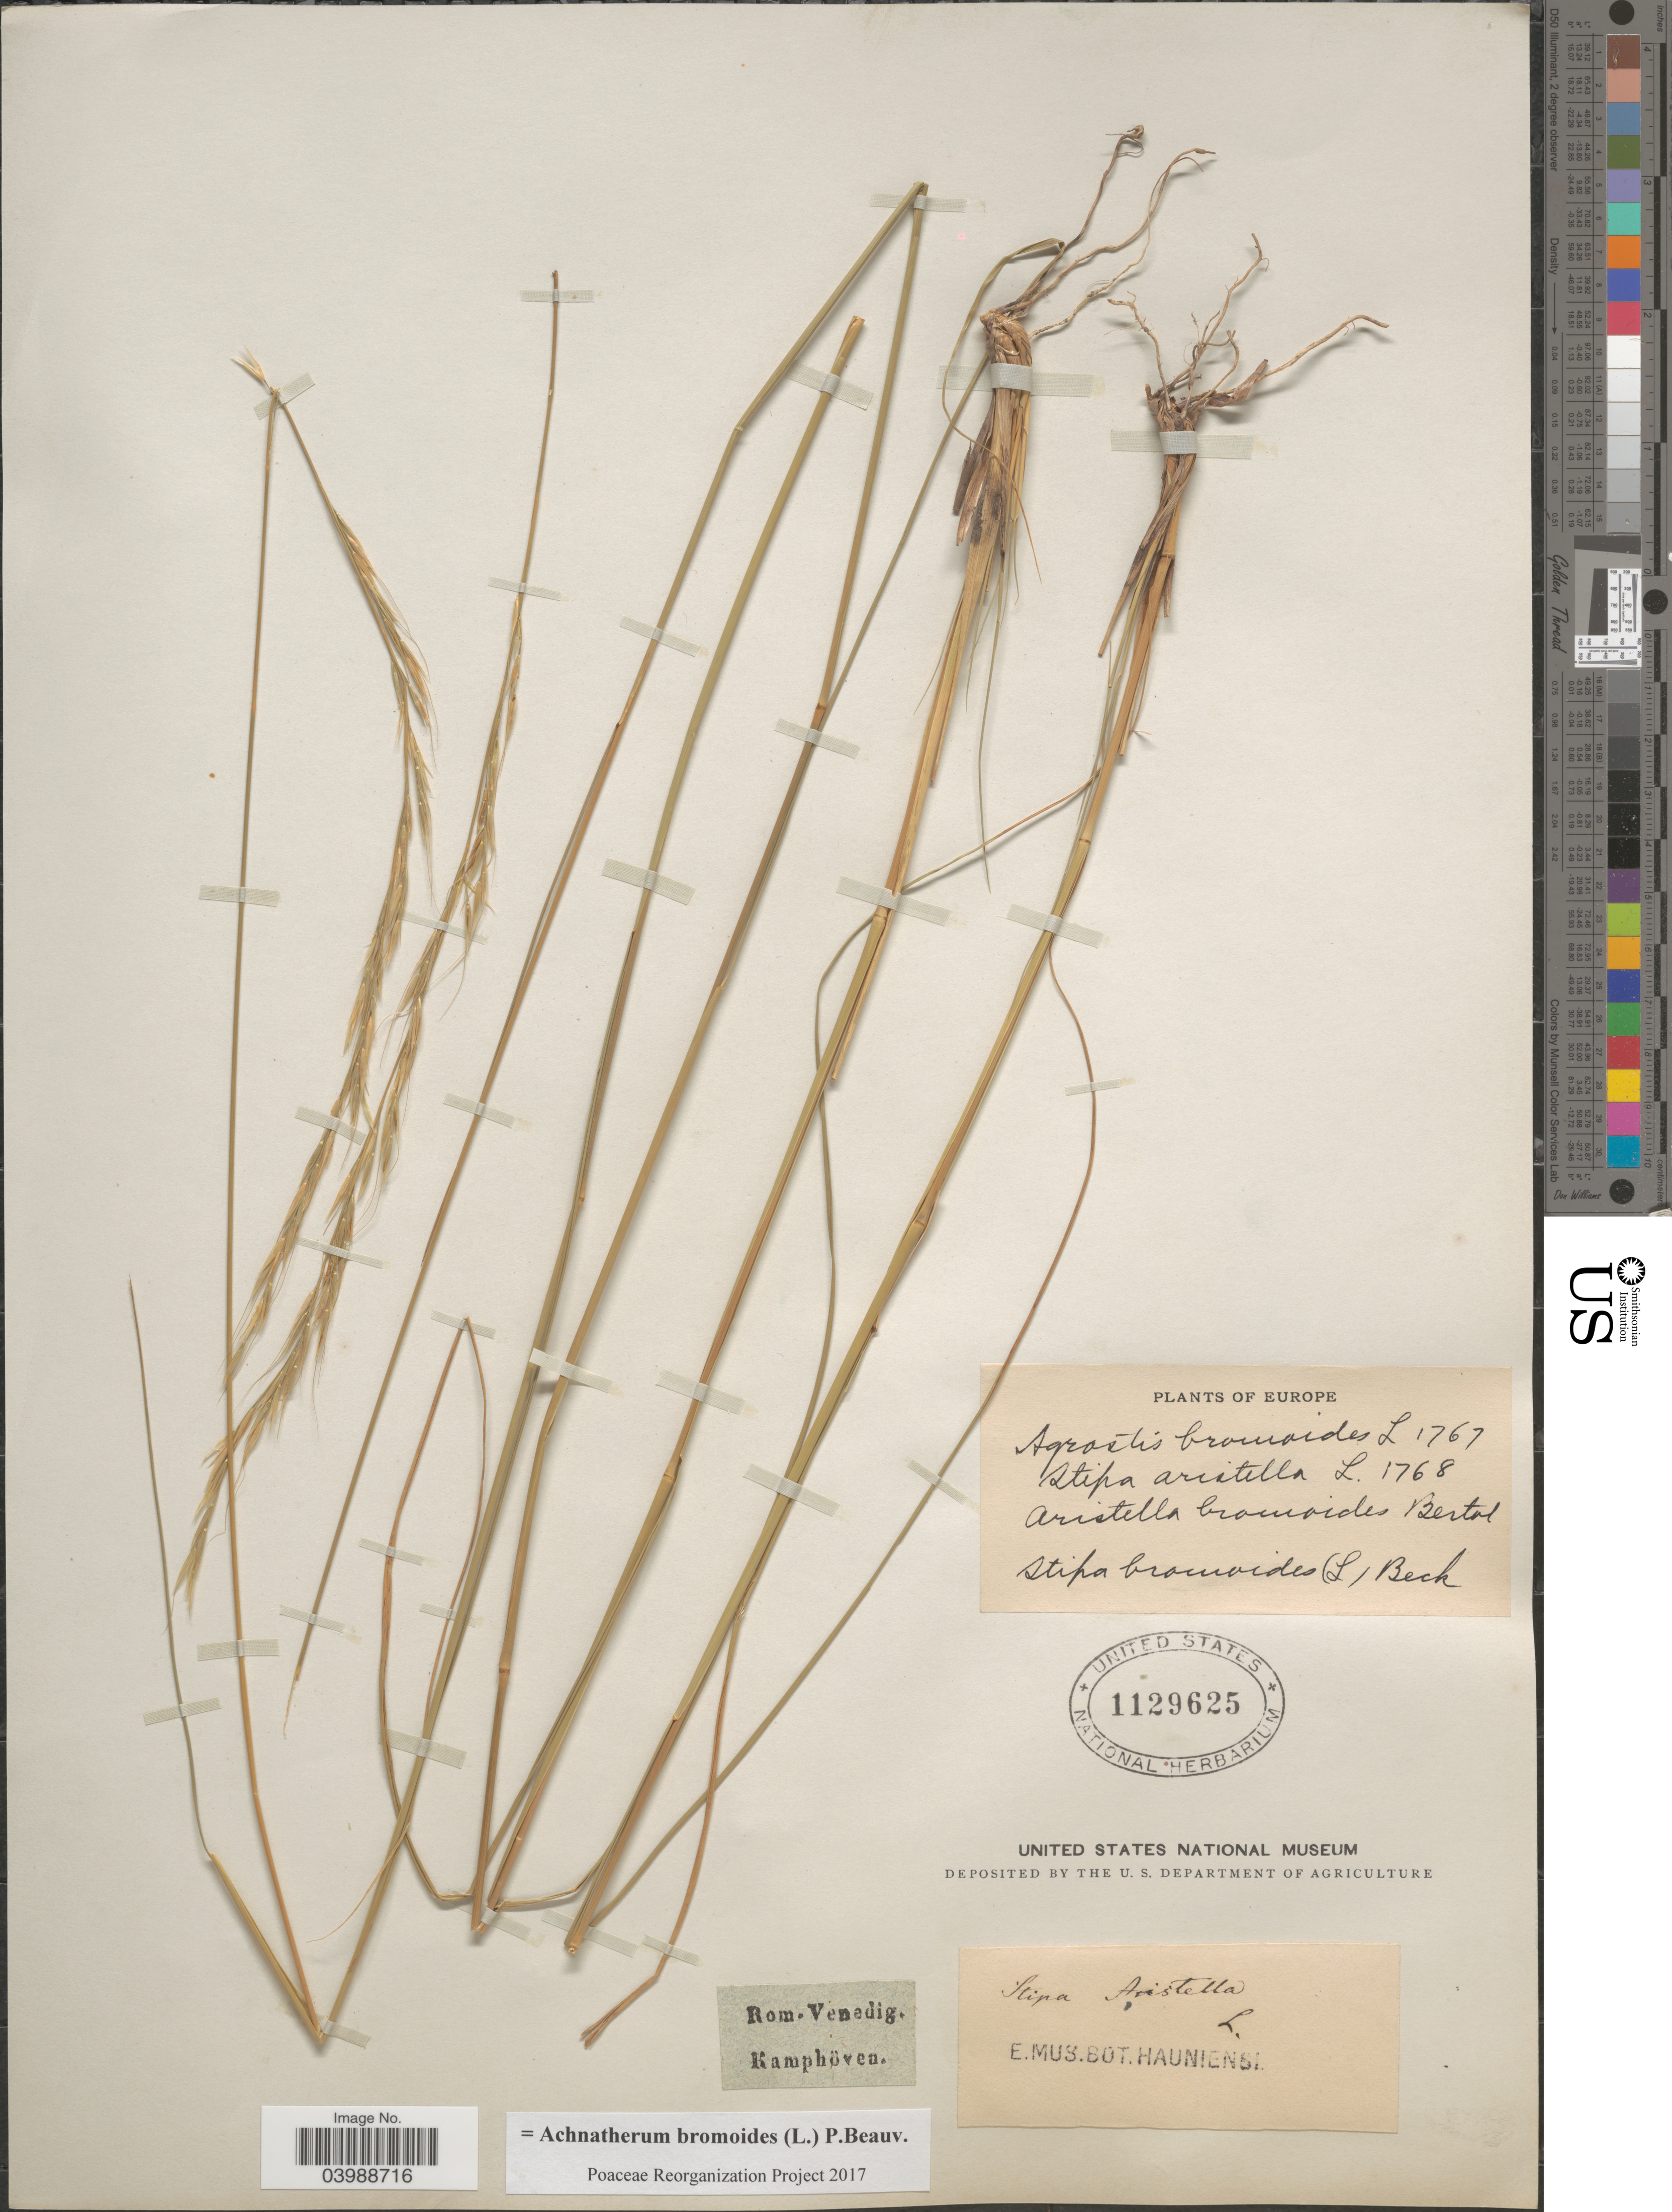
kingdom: Plantae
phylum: Tracheophyta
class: Liliopsida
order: Poales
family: Poaceae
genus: Achnatherum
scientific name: Achnatherum bromoides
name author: (L.) P. Beauv.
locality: Europe.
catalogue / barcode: US 1129625